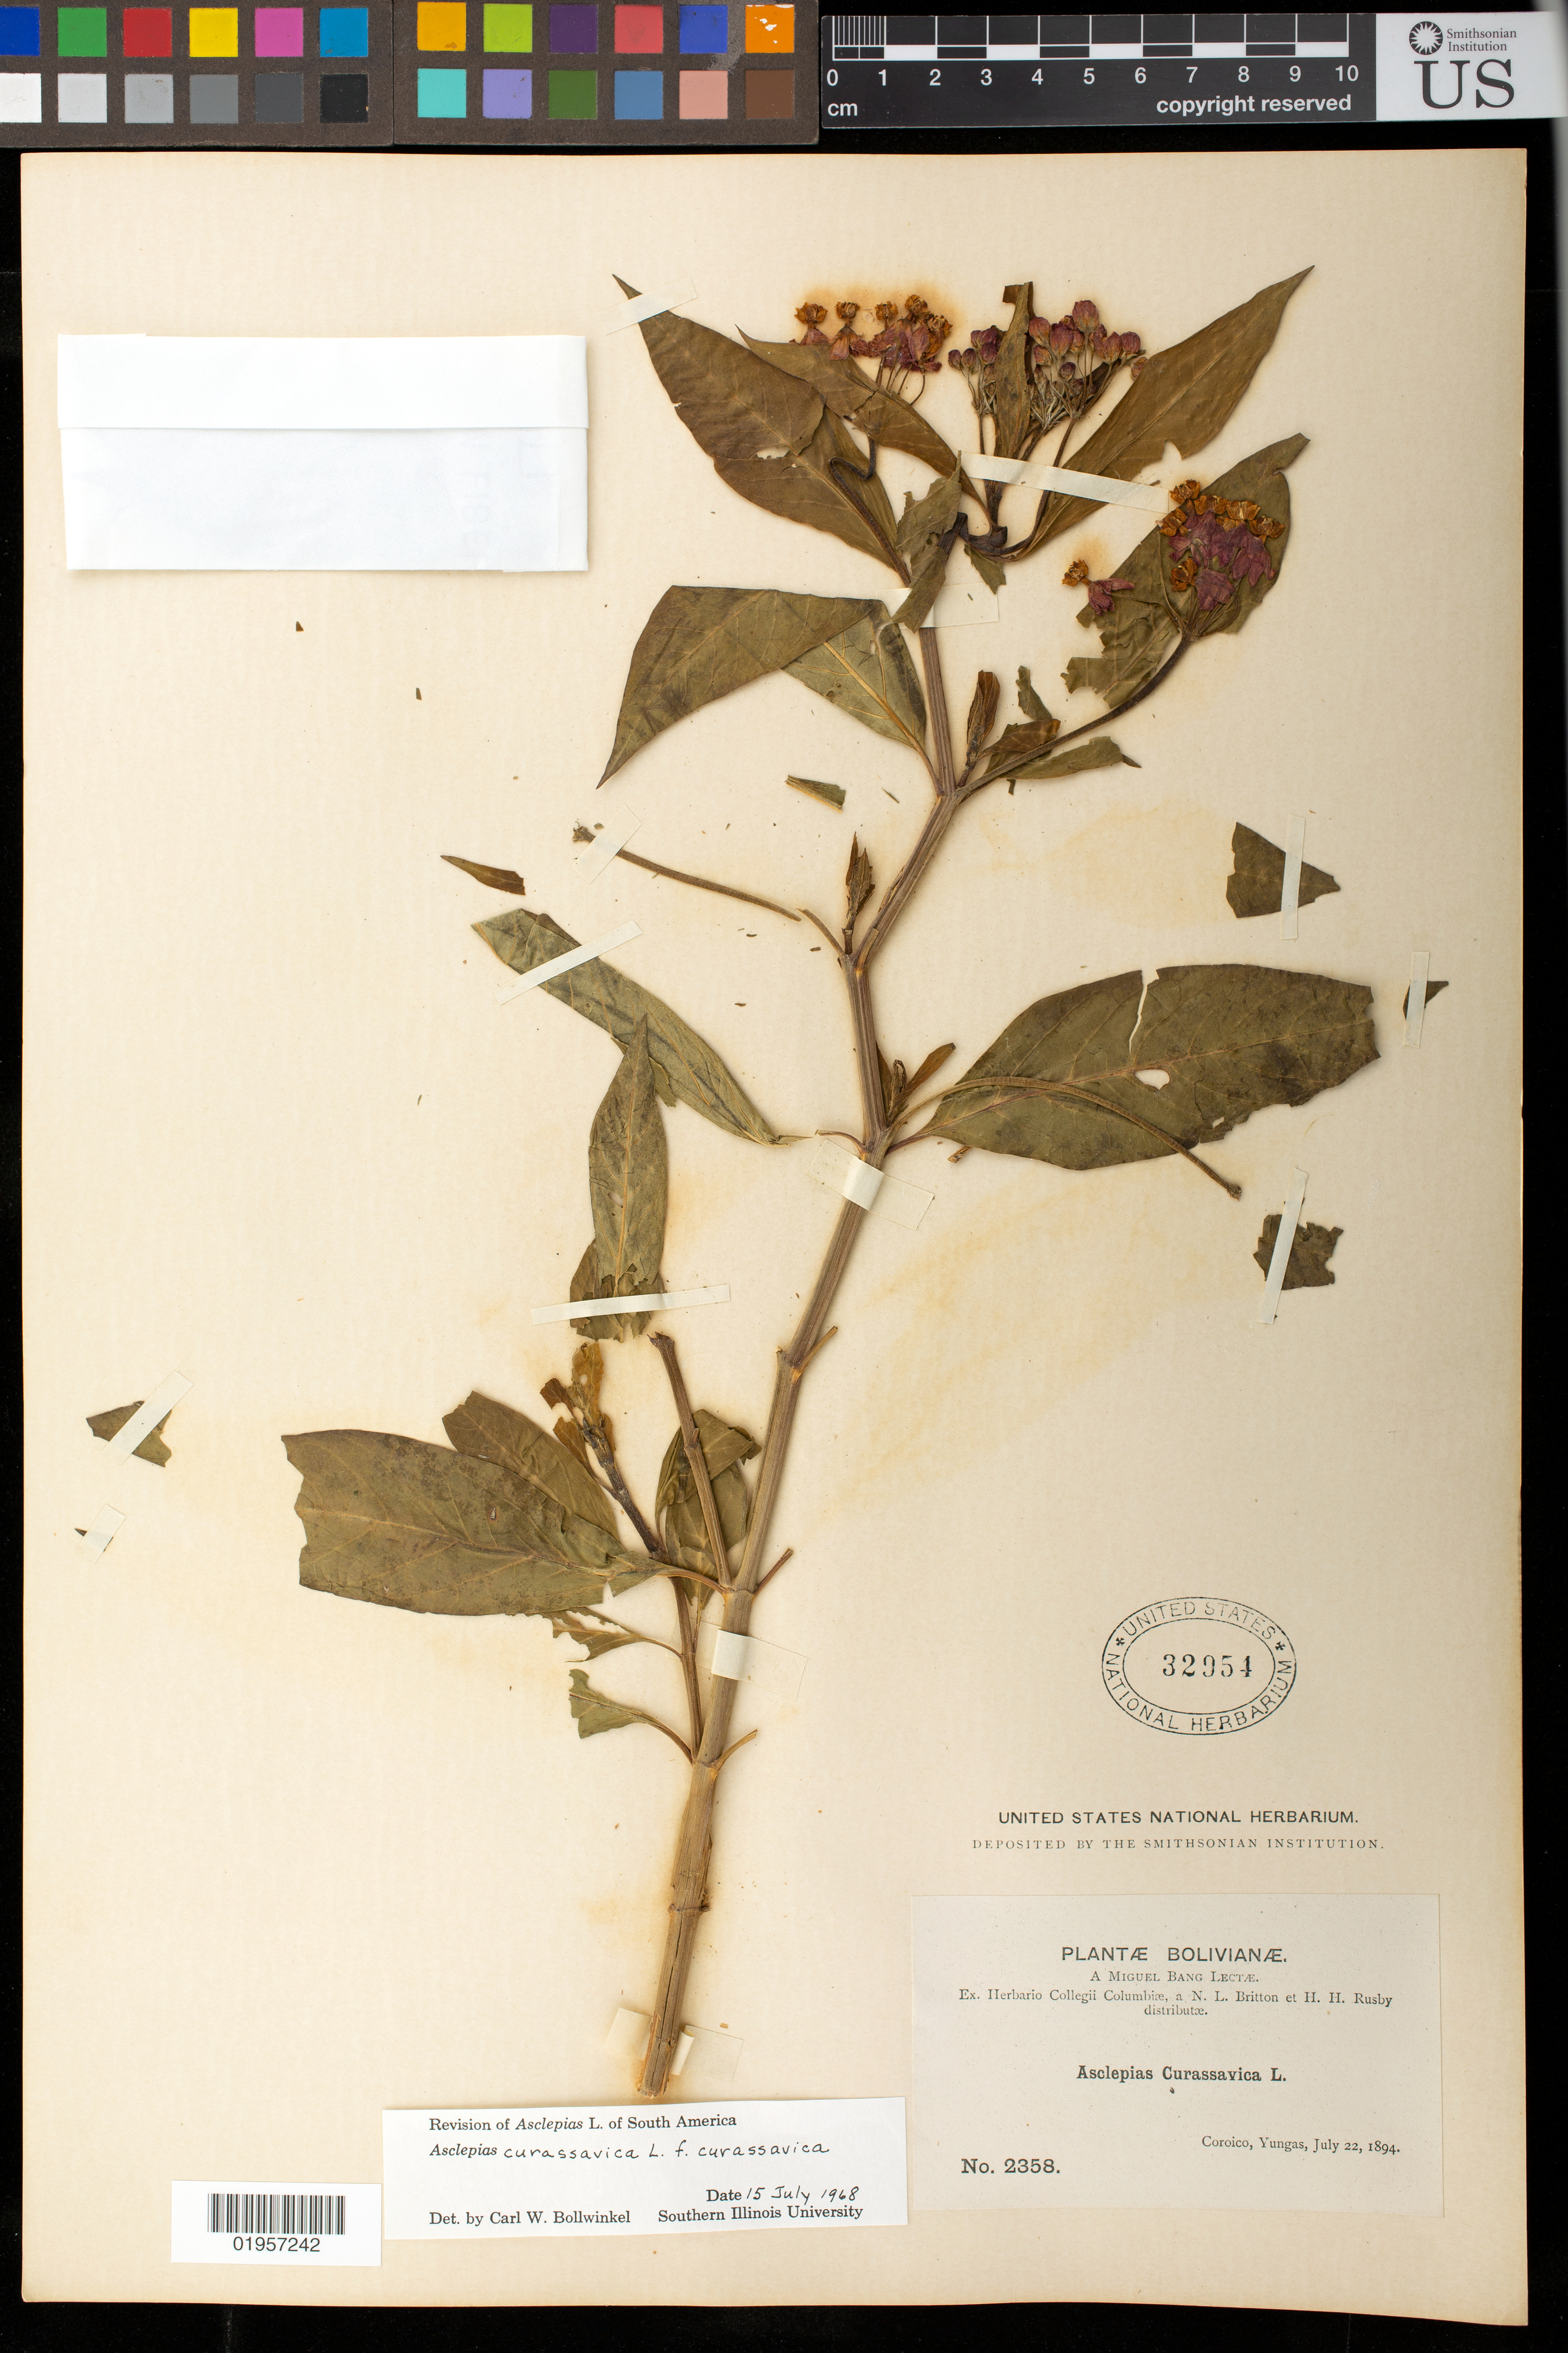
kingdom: Plantae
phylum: Tracheophyta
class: Magnoliopsida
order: Gentianales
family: Apocynaceae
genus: Asclepias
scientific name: Asclepias curassavica f. curassavica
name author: L.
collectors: M. Bang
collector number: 2358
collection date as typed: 22 Jul 1894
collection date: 1894-07-22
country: Bolivia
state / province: La Paz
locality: Coroico, Yungas.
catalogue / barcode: US 32954